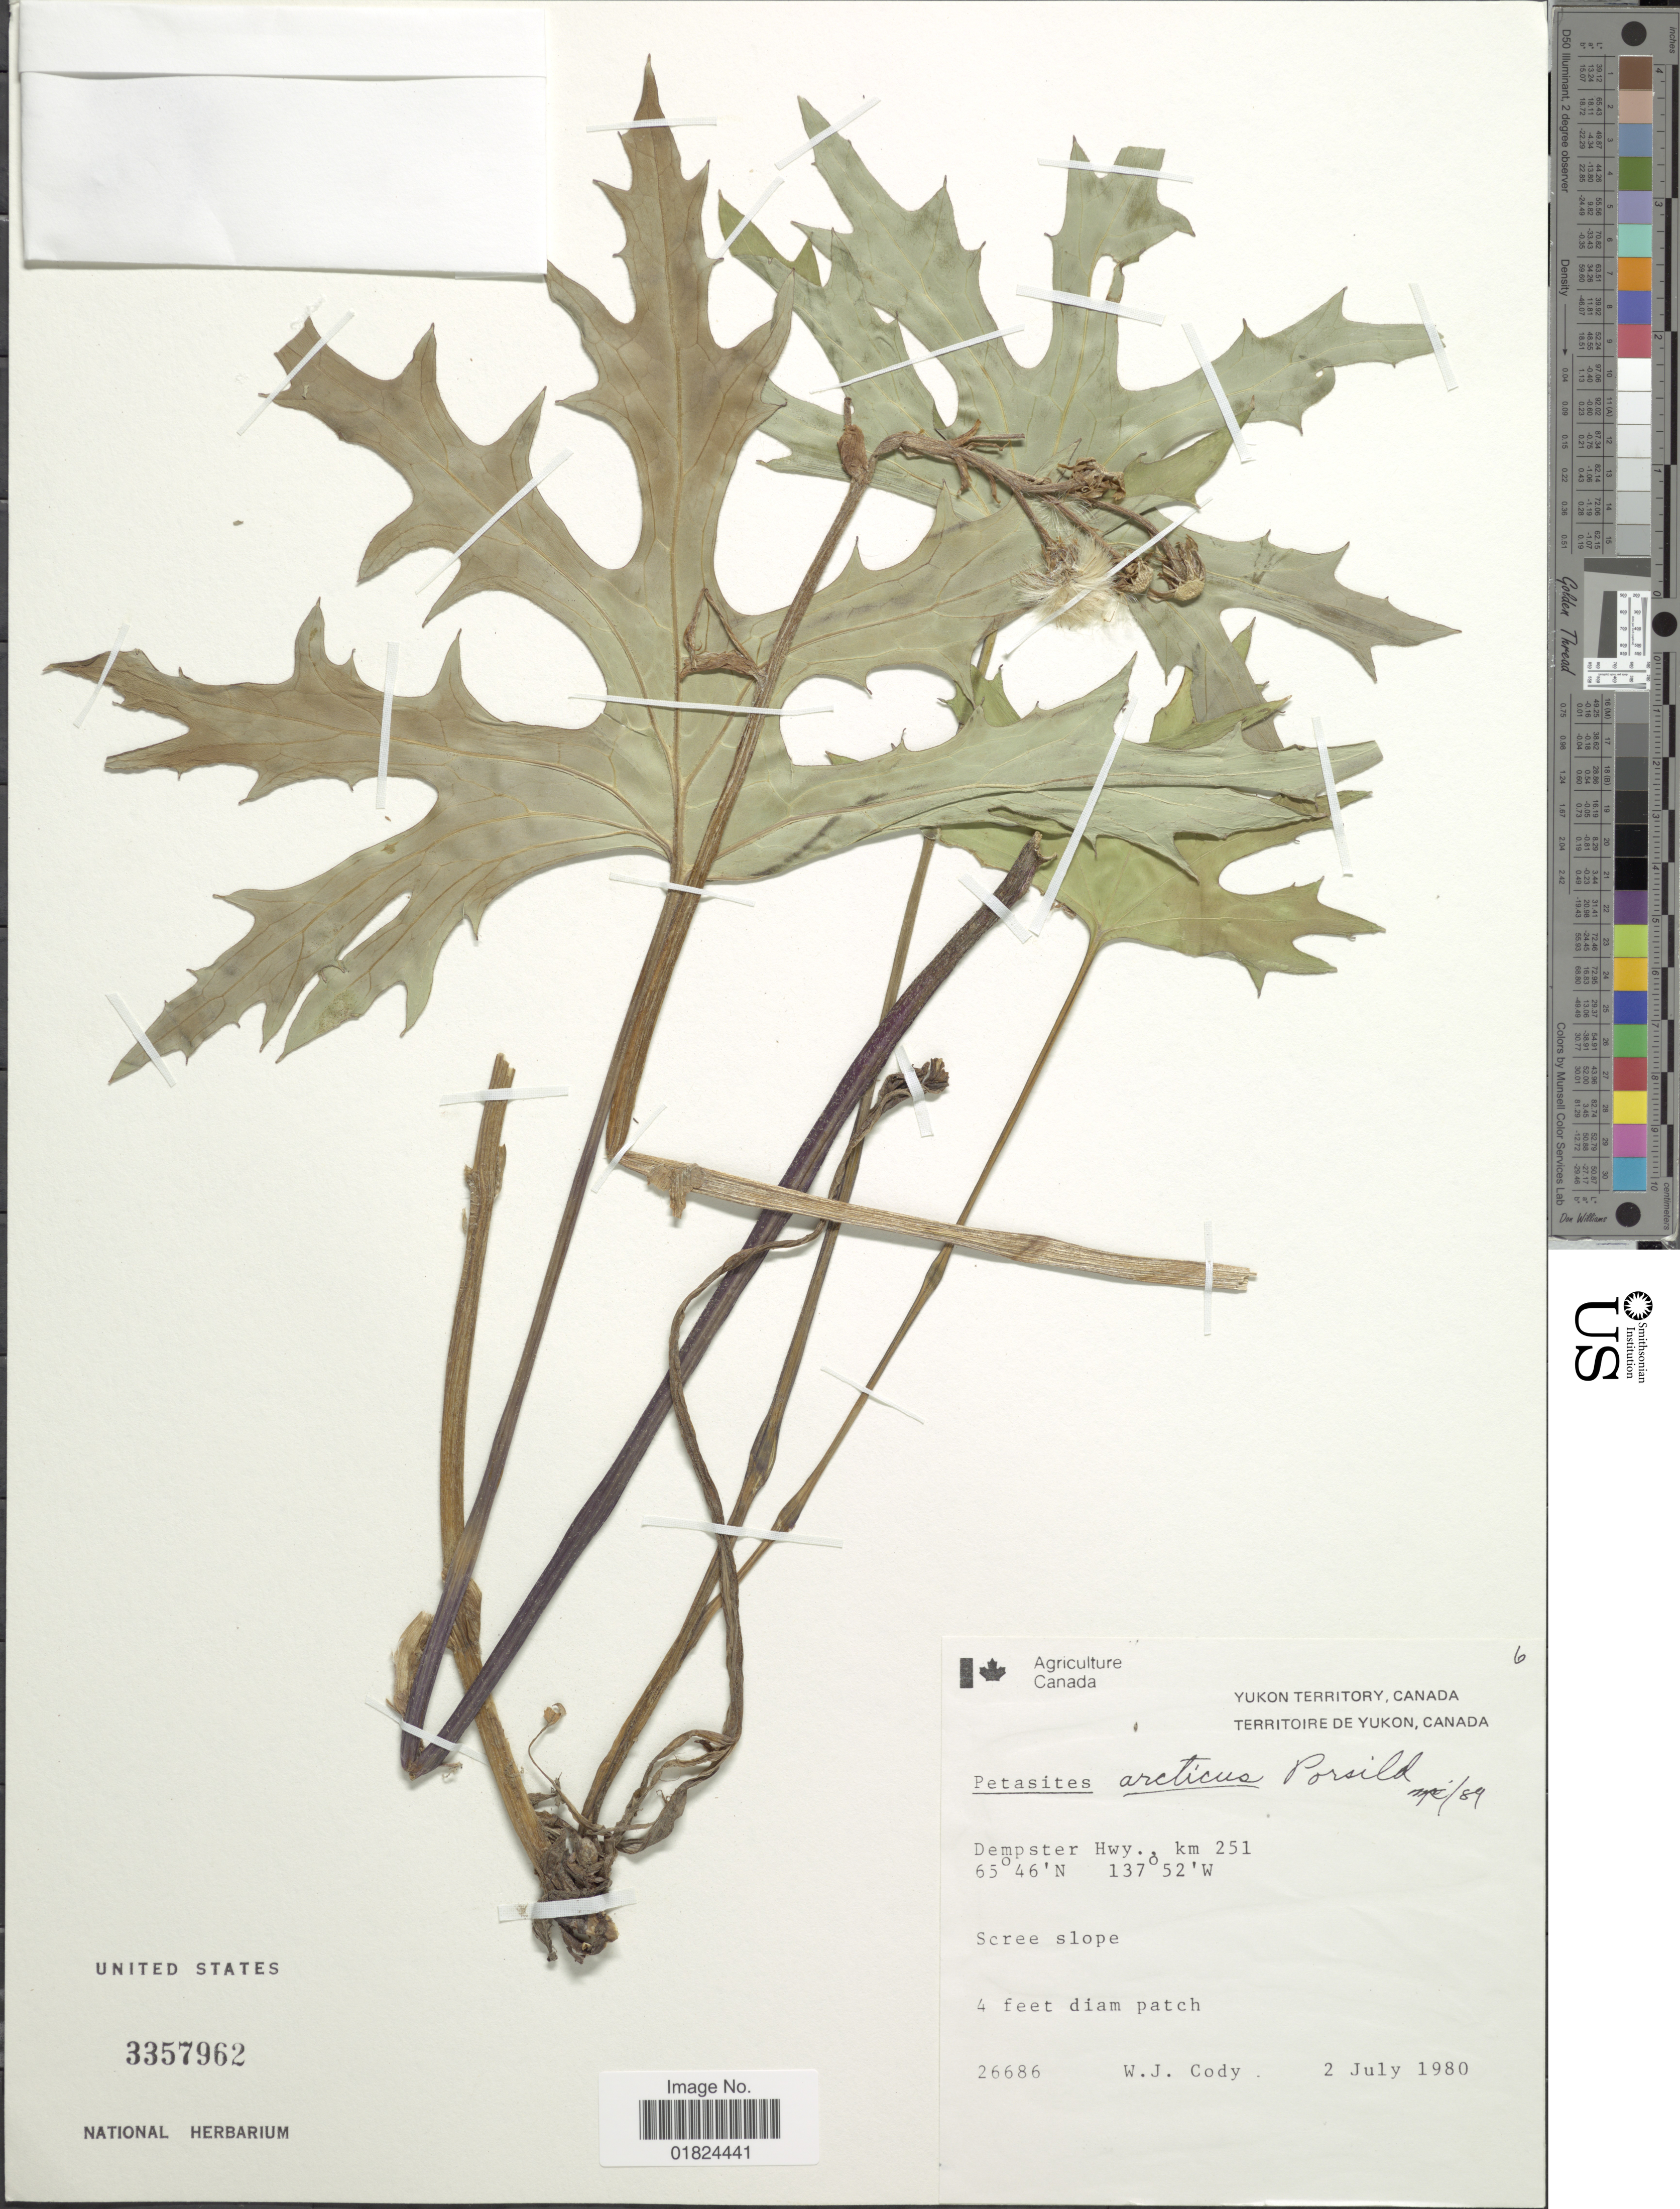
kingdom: Plantae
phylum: Tracheophyta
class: Magnoliopsida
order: Asterales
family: Asteraceae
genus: Petasites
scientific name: Petasites frigidus var. palmatus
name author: (Aiton) Cronq.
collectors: W. Cody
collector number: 26686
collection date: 1980-07-02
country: Canada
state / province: Yukon Territory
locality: Dempster Hwy..km251, scree slope.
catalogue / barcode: US 3357962